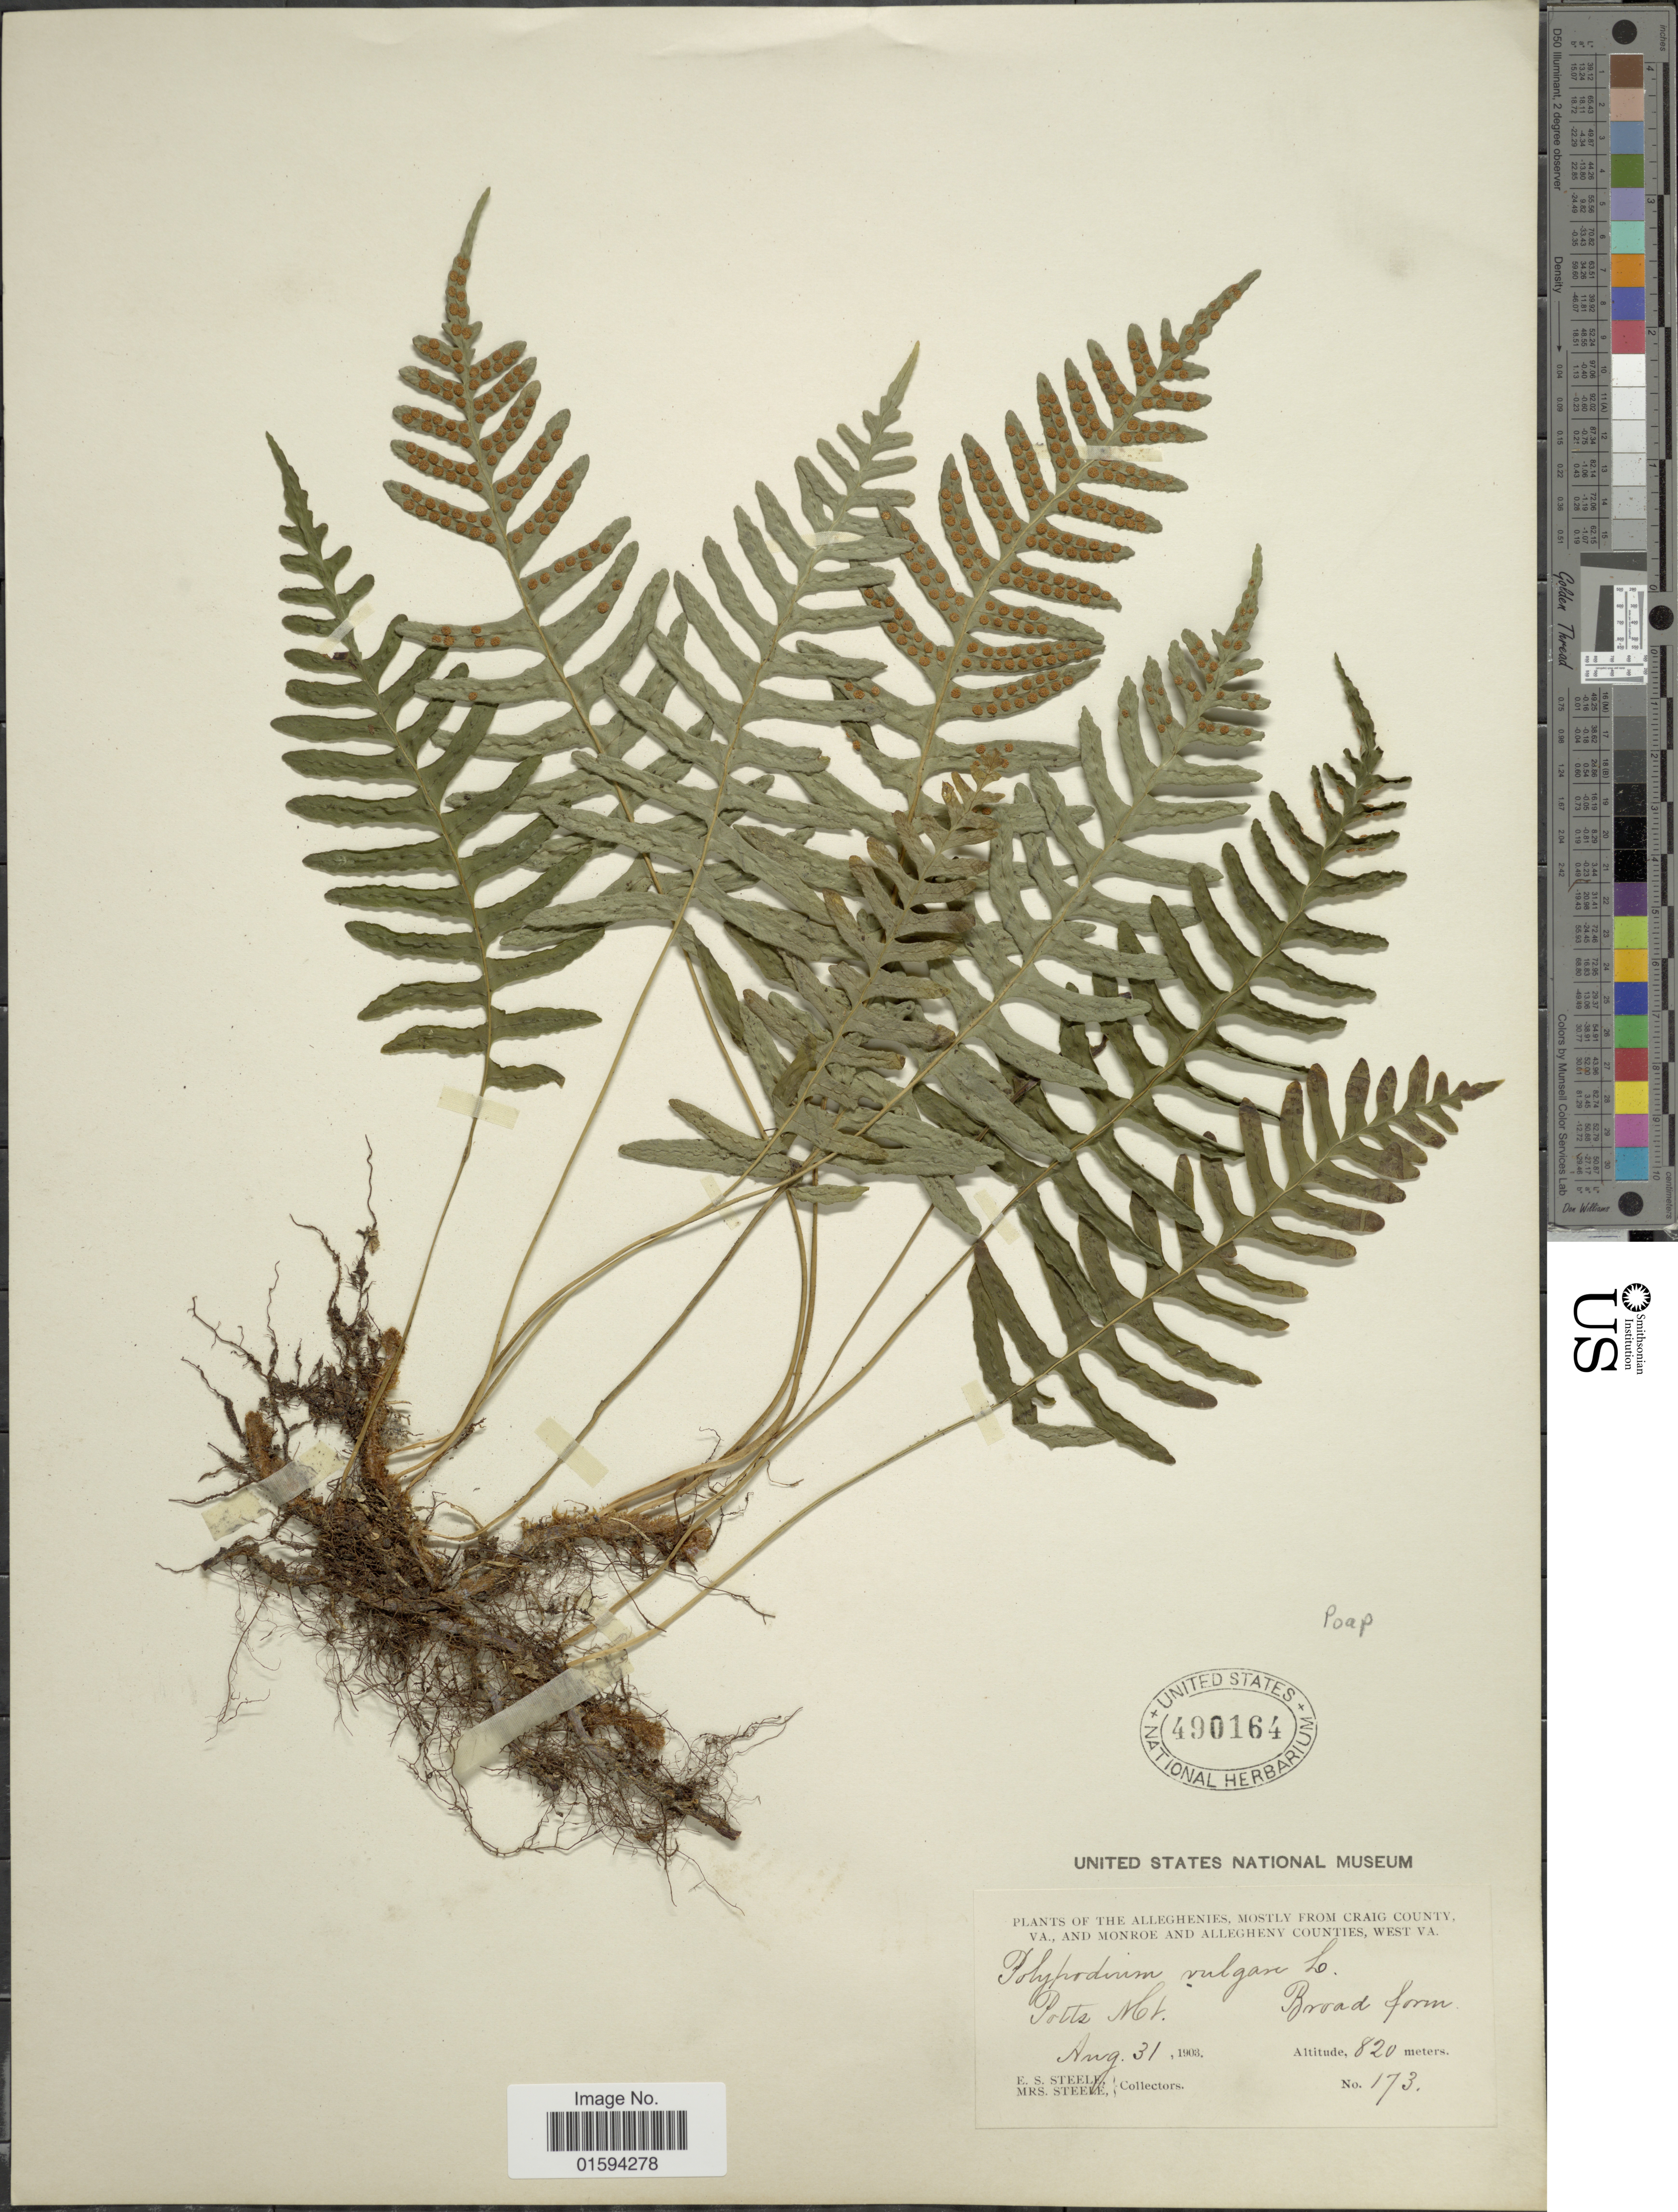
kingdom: Plantae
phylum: Tracheophyta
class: Polypodiopsida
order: Polypodiales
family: Polypodiaceae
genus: Polypodium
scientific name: Polypodium appalachianum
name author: Haufler & Windham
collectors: E. Steele & Mrs. E. S. Steele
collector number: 173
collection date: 1903-08-31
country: United States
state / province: West Virginia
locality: The Alleghenies, mostly from Craig County, and Monroe and Allegheny Counties, Potts Mt. Broad form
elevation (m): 820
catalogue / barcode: US 490164